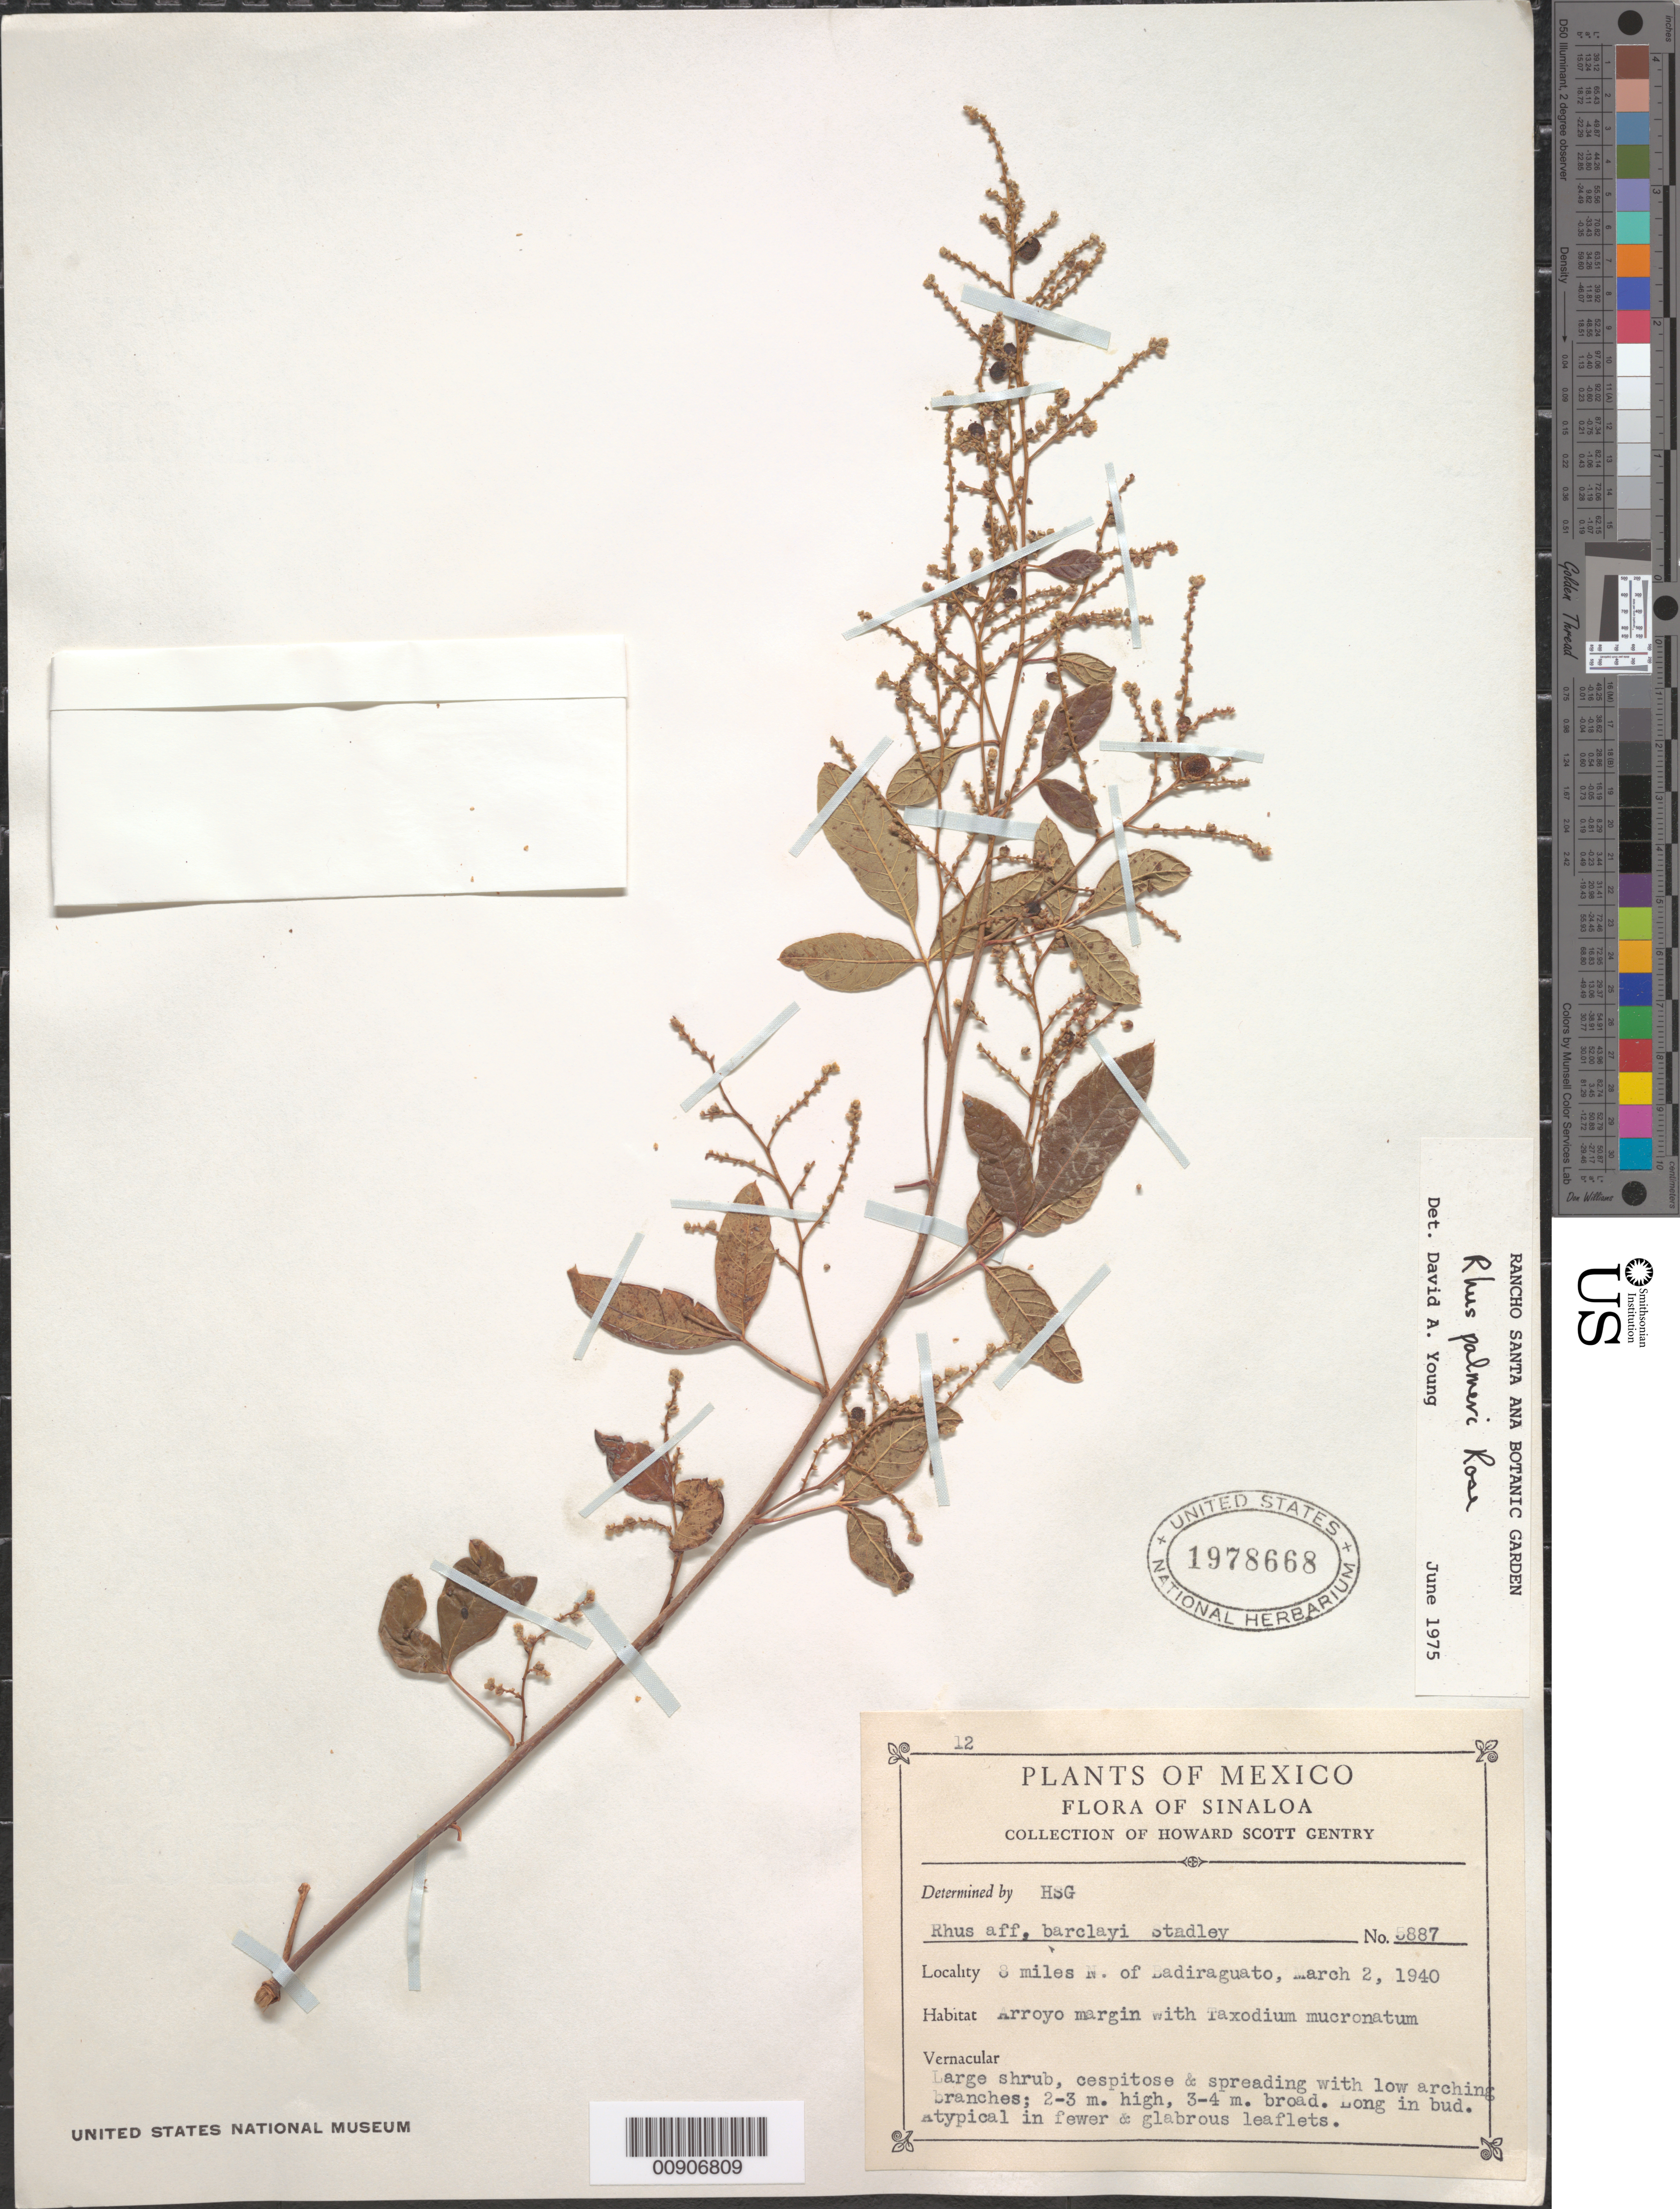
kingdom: Plantae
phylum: Tracheophyta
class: Magnoliopsida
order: Sapindales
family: Anacardiaceae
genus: Rhus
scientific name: Rhus palmeri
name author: Rose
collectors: H. S. Gentry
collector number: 5887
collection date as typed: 02 Mar 1940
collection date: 1940-03-02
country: Mexico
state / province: Sinaloa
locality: Sinaloa: 8 miles N. of Badiraguato.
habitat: Arroyo margin with Taxodium mucronatum.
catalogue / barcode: US 1978668